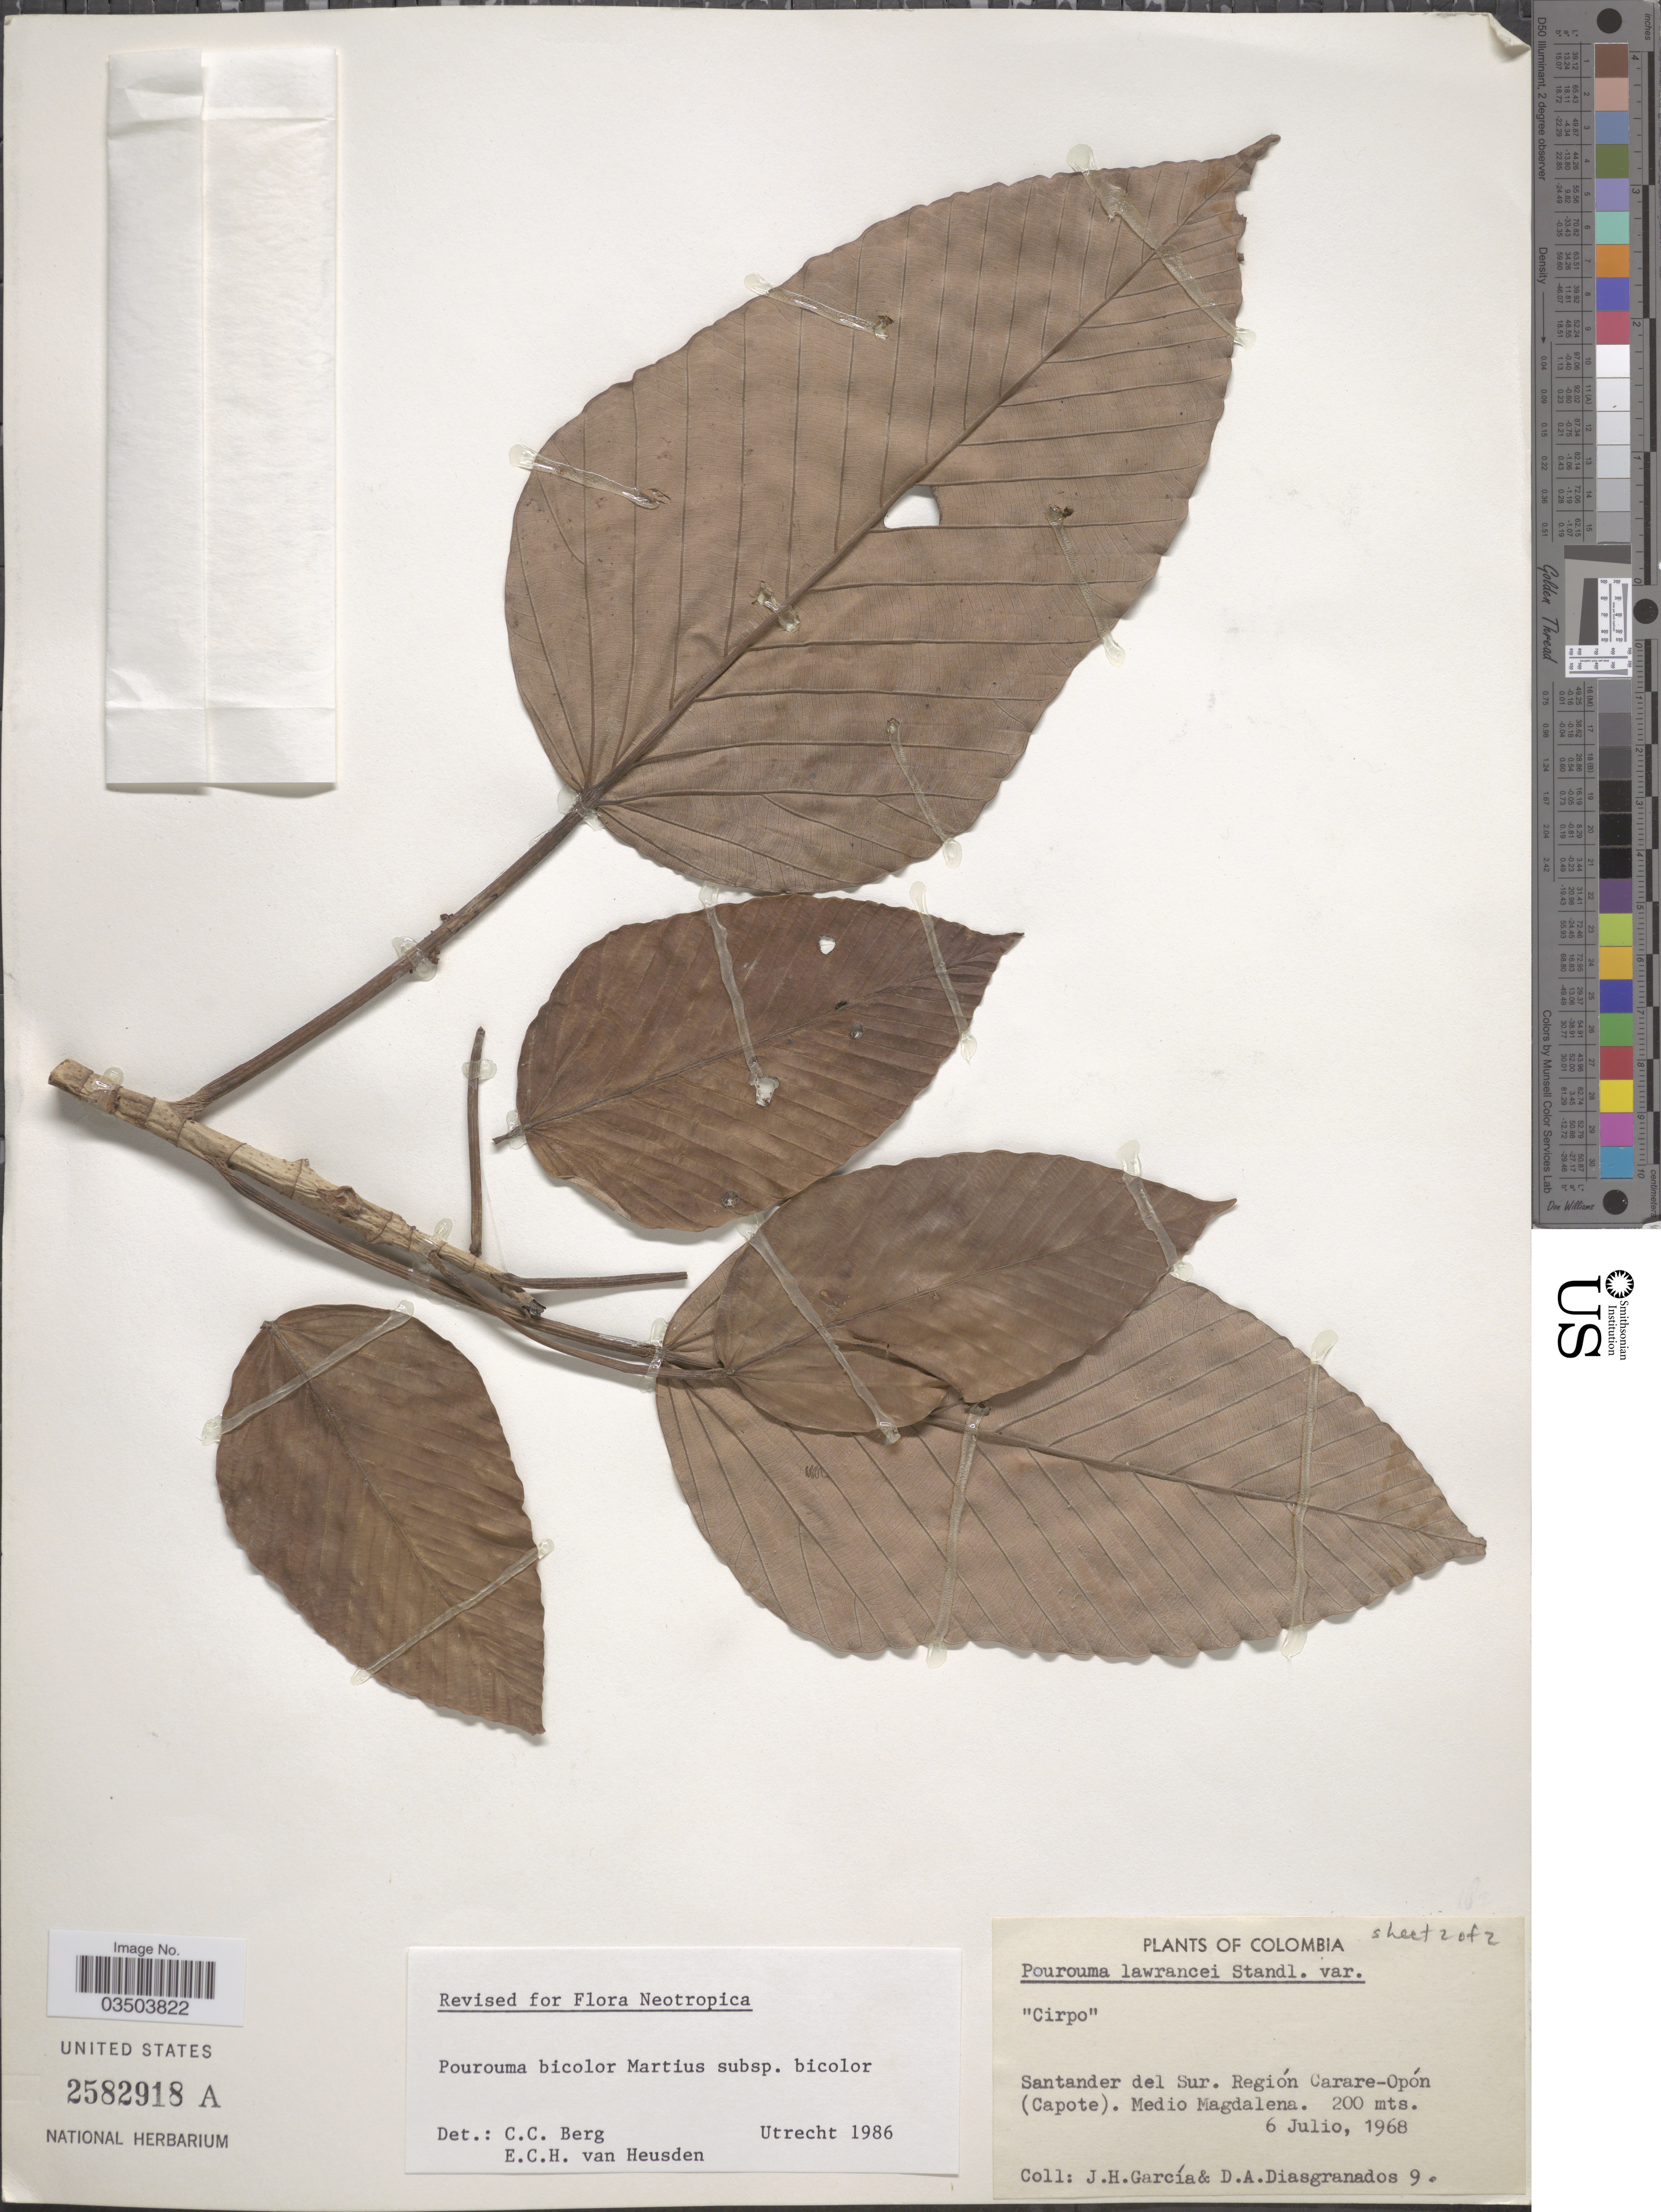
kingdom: Plantae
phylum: Tracheophyta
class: Magnoliopsida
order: Rosales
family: Urticaceae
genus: Pourouma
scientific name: Pourouma bicolor subsp. bicolor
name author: Mart.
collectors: J. H. García & D. A. Diasgranados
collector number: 9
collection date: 1968-07-06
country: Colombia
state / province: Magdalena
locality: Santander del Sur. Región Carare-Opón (Capote). Medio Magdalena.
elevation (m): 200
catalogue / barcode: US 2582918A